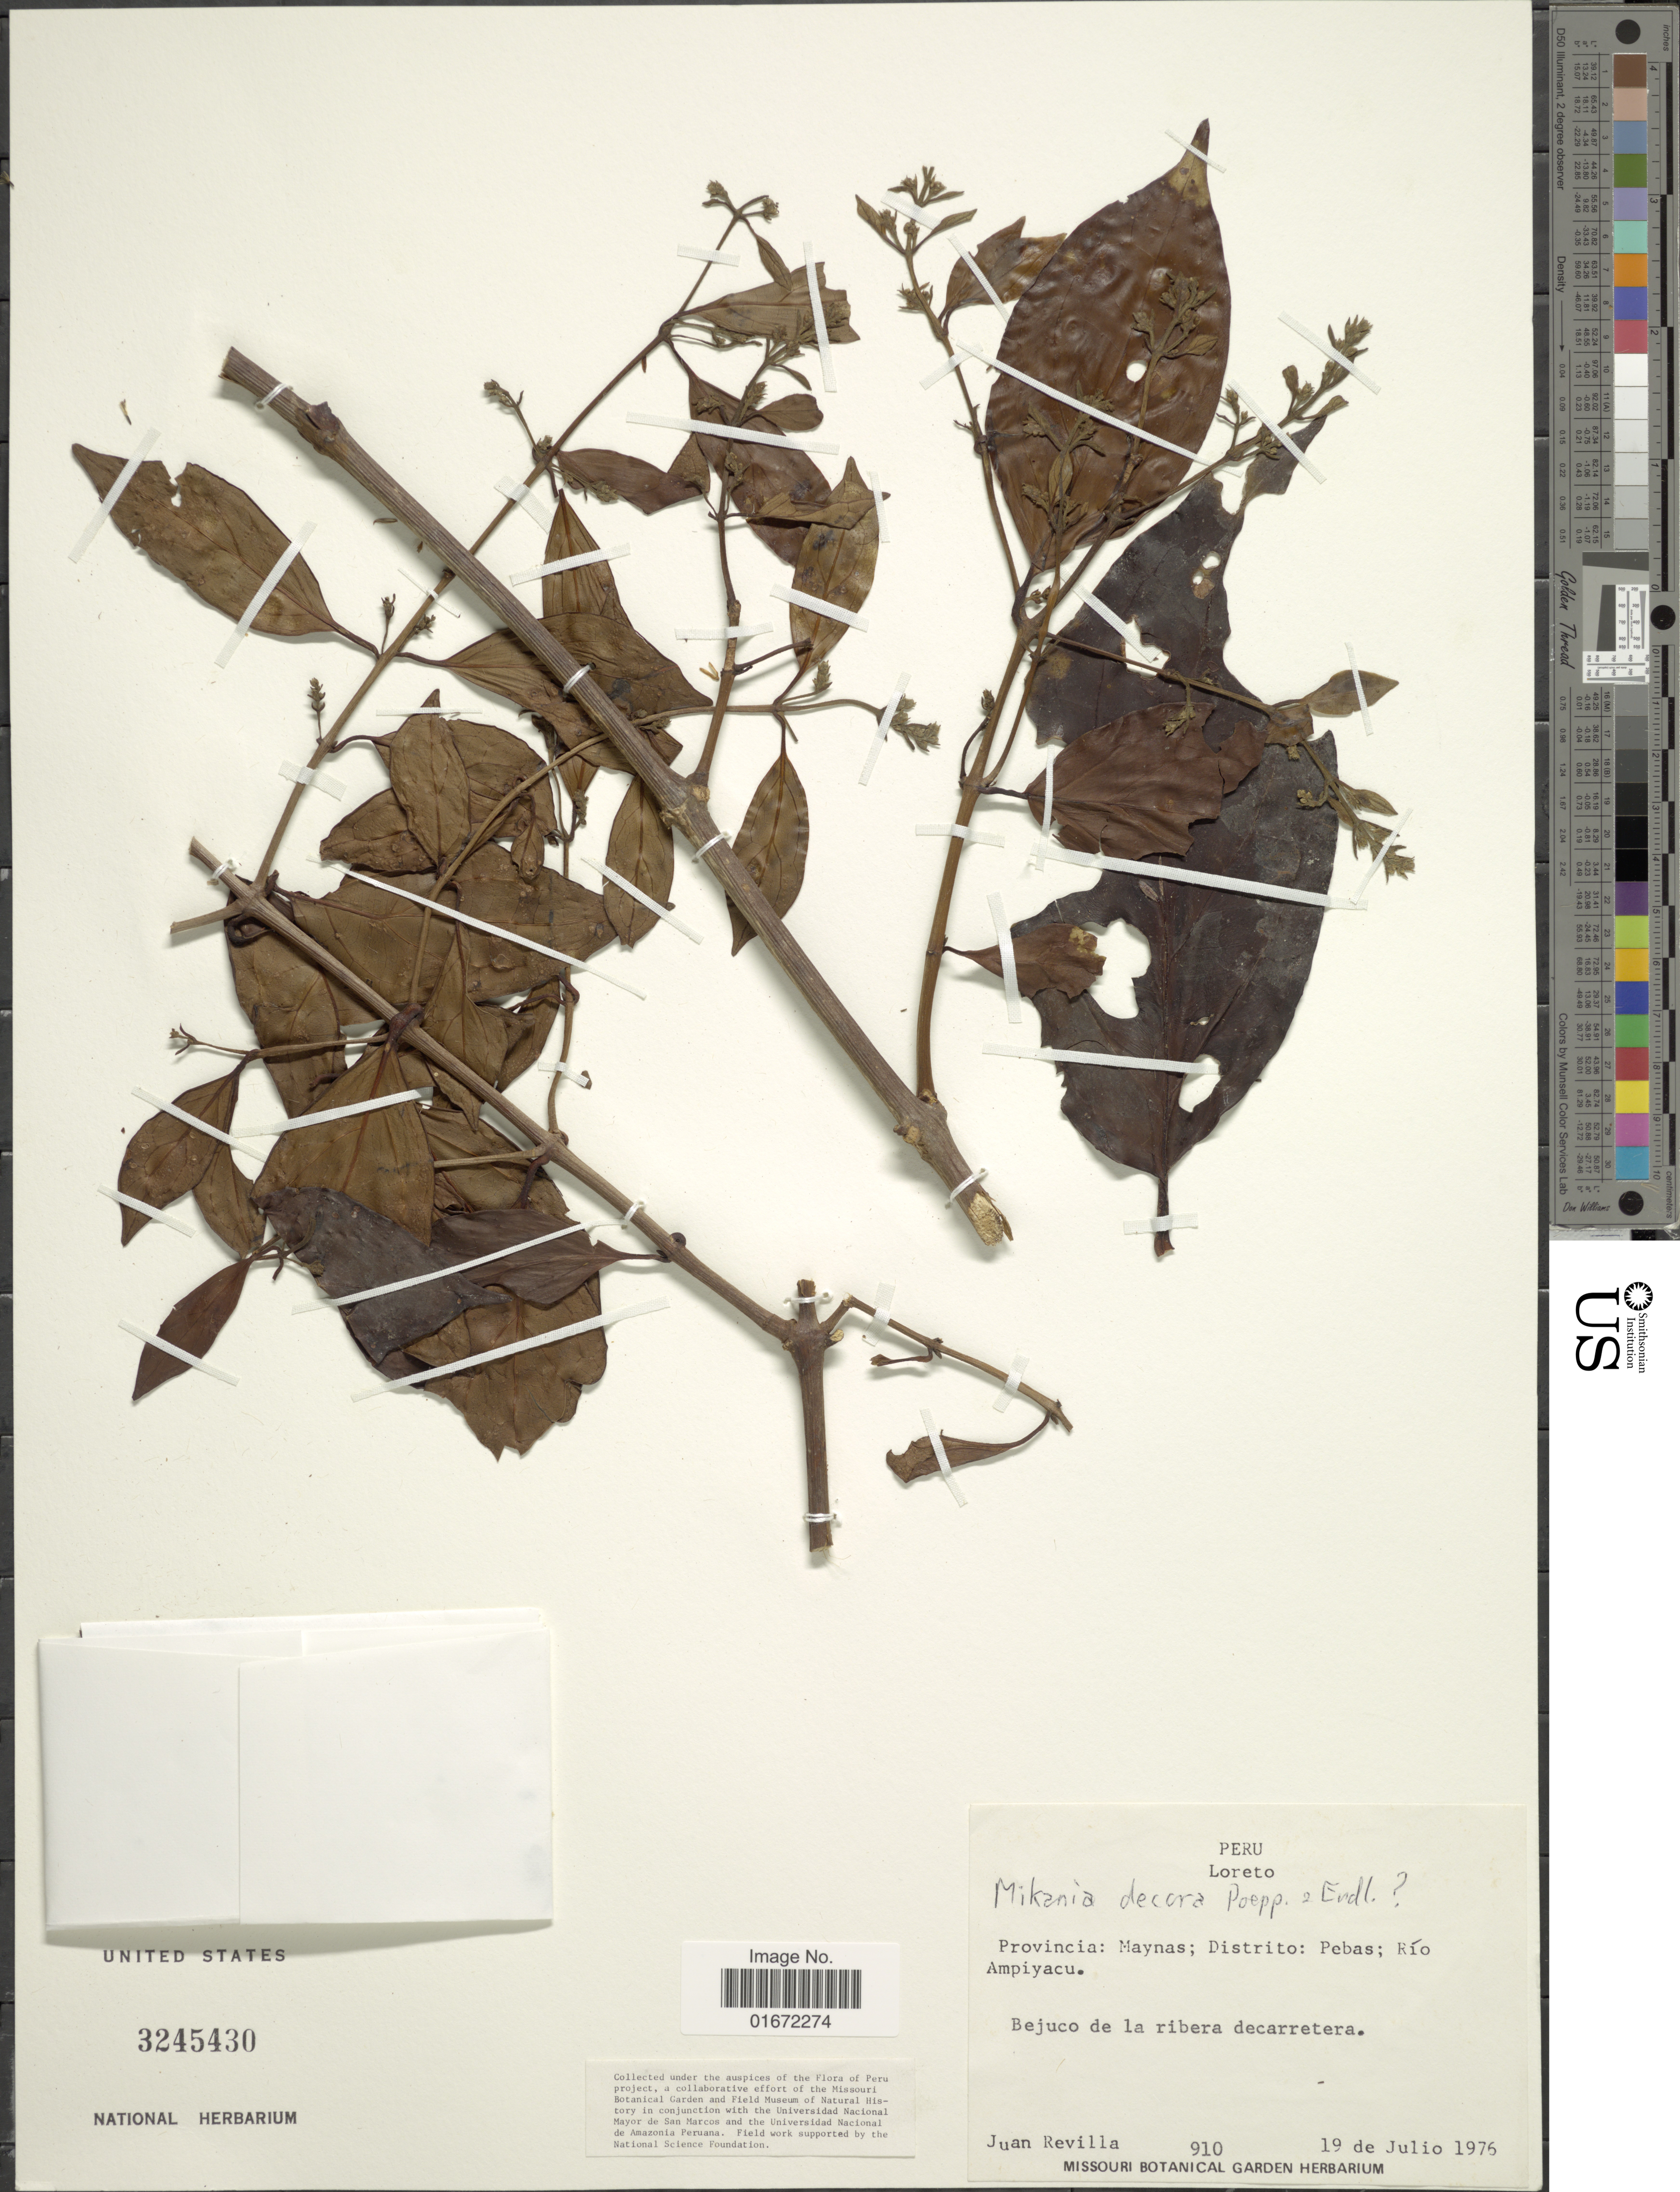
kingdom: Plantae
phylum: Tracheophyta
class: Magnoliopsida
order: Asterales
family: Asteraceae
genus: Mikania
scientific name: Mikania decora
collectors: J. Revilla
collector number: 910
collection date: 1976-07-19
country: Peru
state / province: Loreto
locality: Provincia: Maynas; Distrito: Pebas; Río Ampiyacu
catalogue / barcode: US 3245430